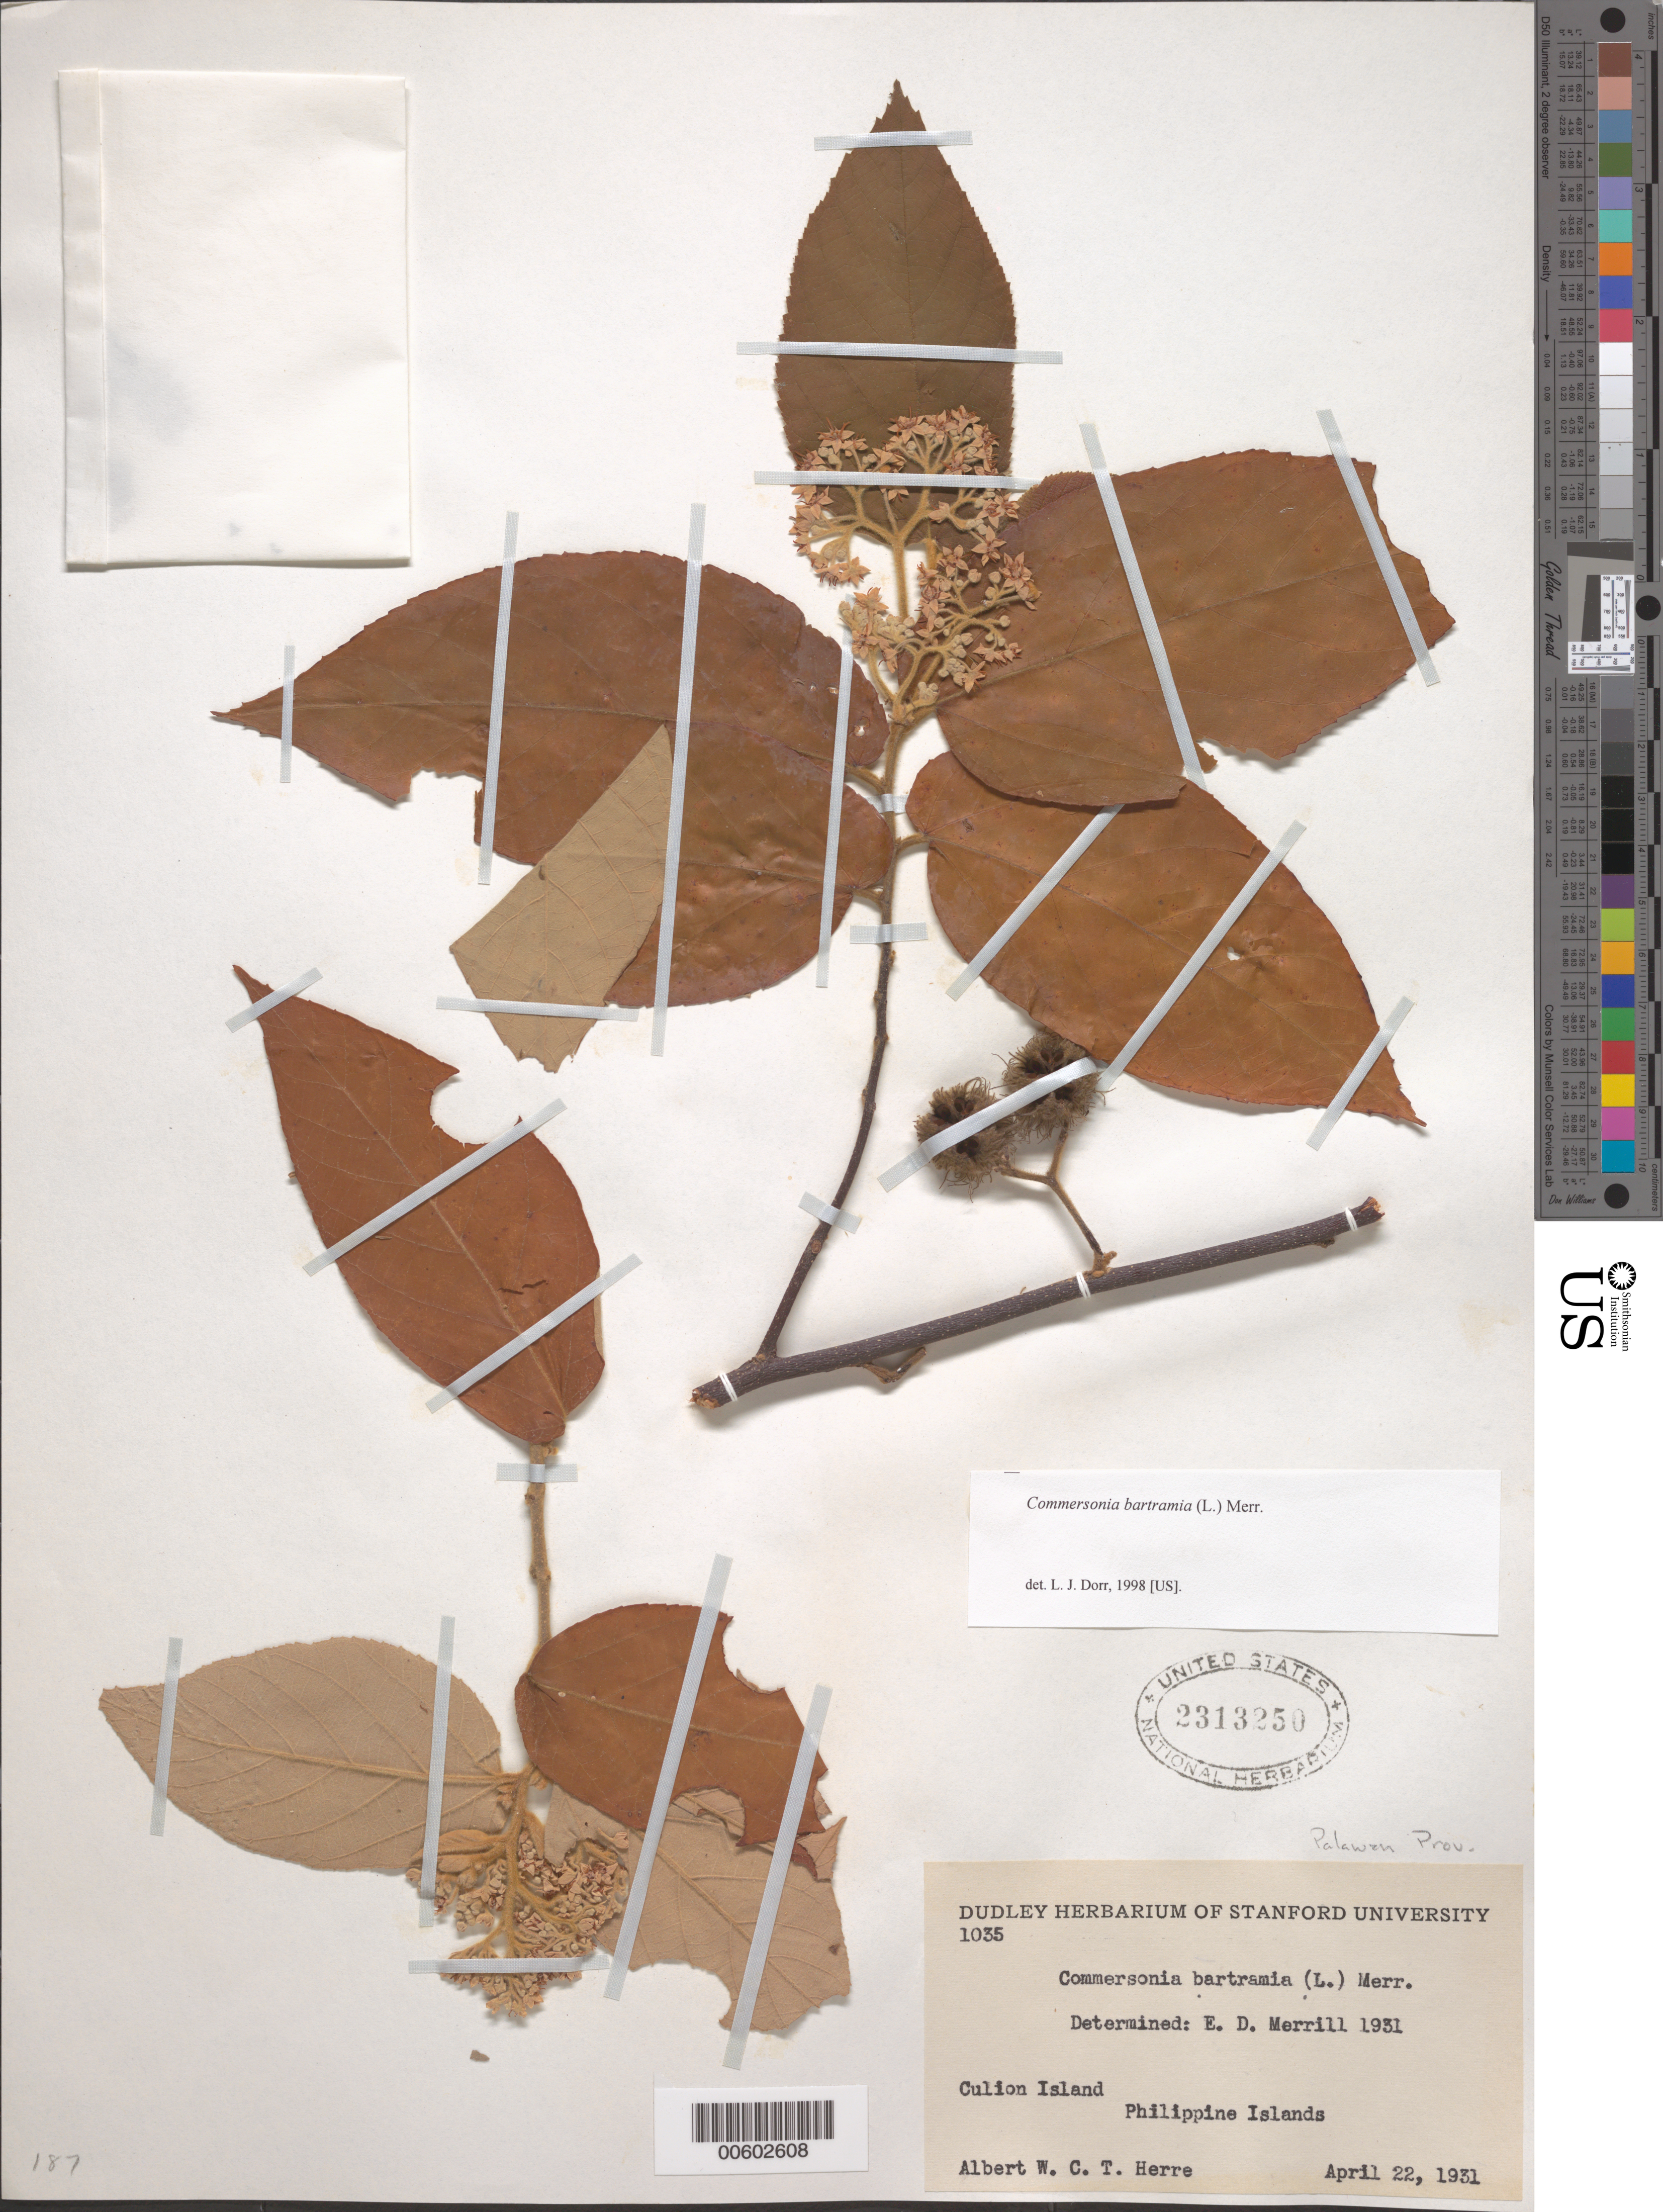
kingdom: Plantae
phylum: Tracheophyta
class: Magnoliopsida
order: Malvales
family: Malvaceae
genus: Commersonia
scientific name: Commersonia bartramia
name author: (L.) Merr.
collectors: A. W. Herre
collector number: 1035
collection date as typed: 22 Apr 1931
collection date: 1931-04-22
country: Philippines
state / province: Mimaropa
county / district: Palawan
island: Culion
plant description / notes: US, DS n.v., MO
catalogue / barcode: US 2313250